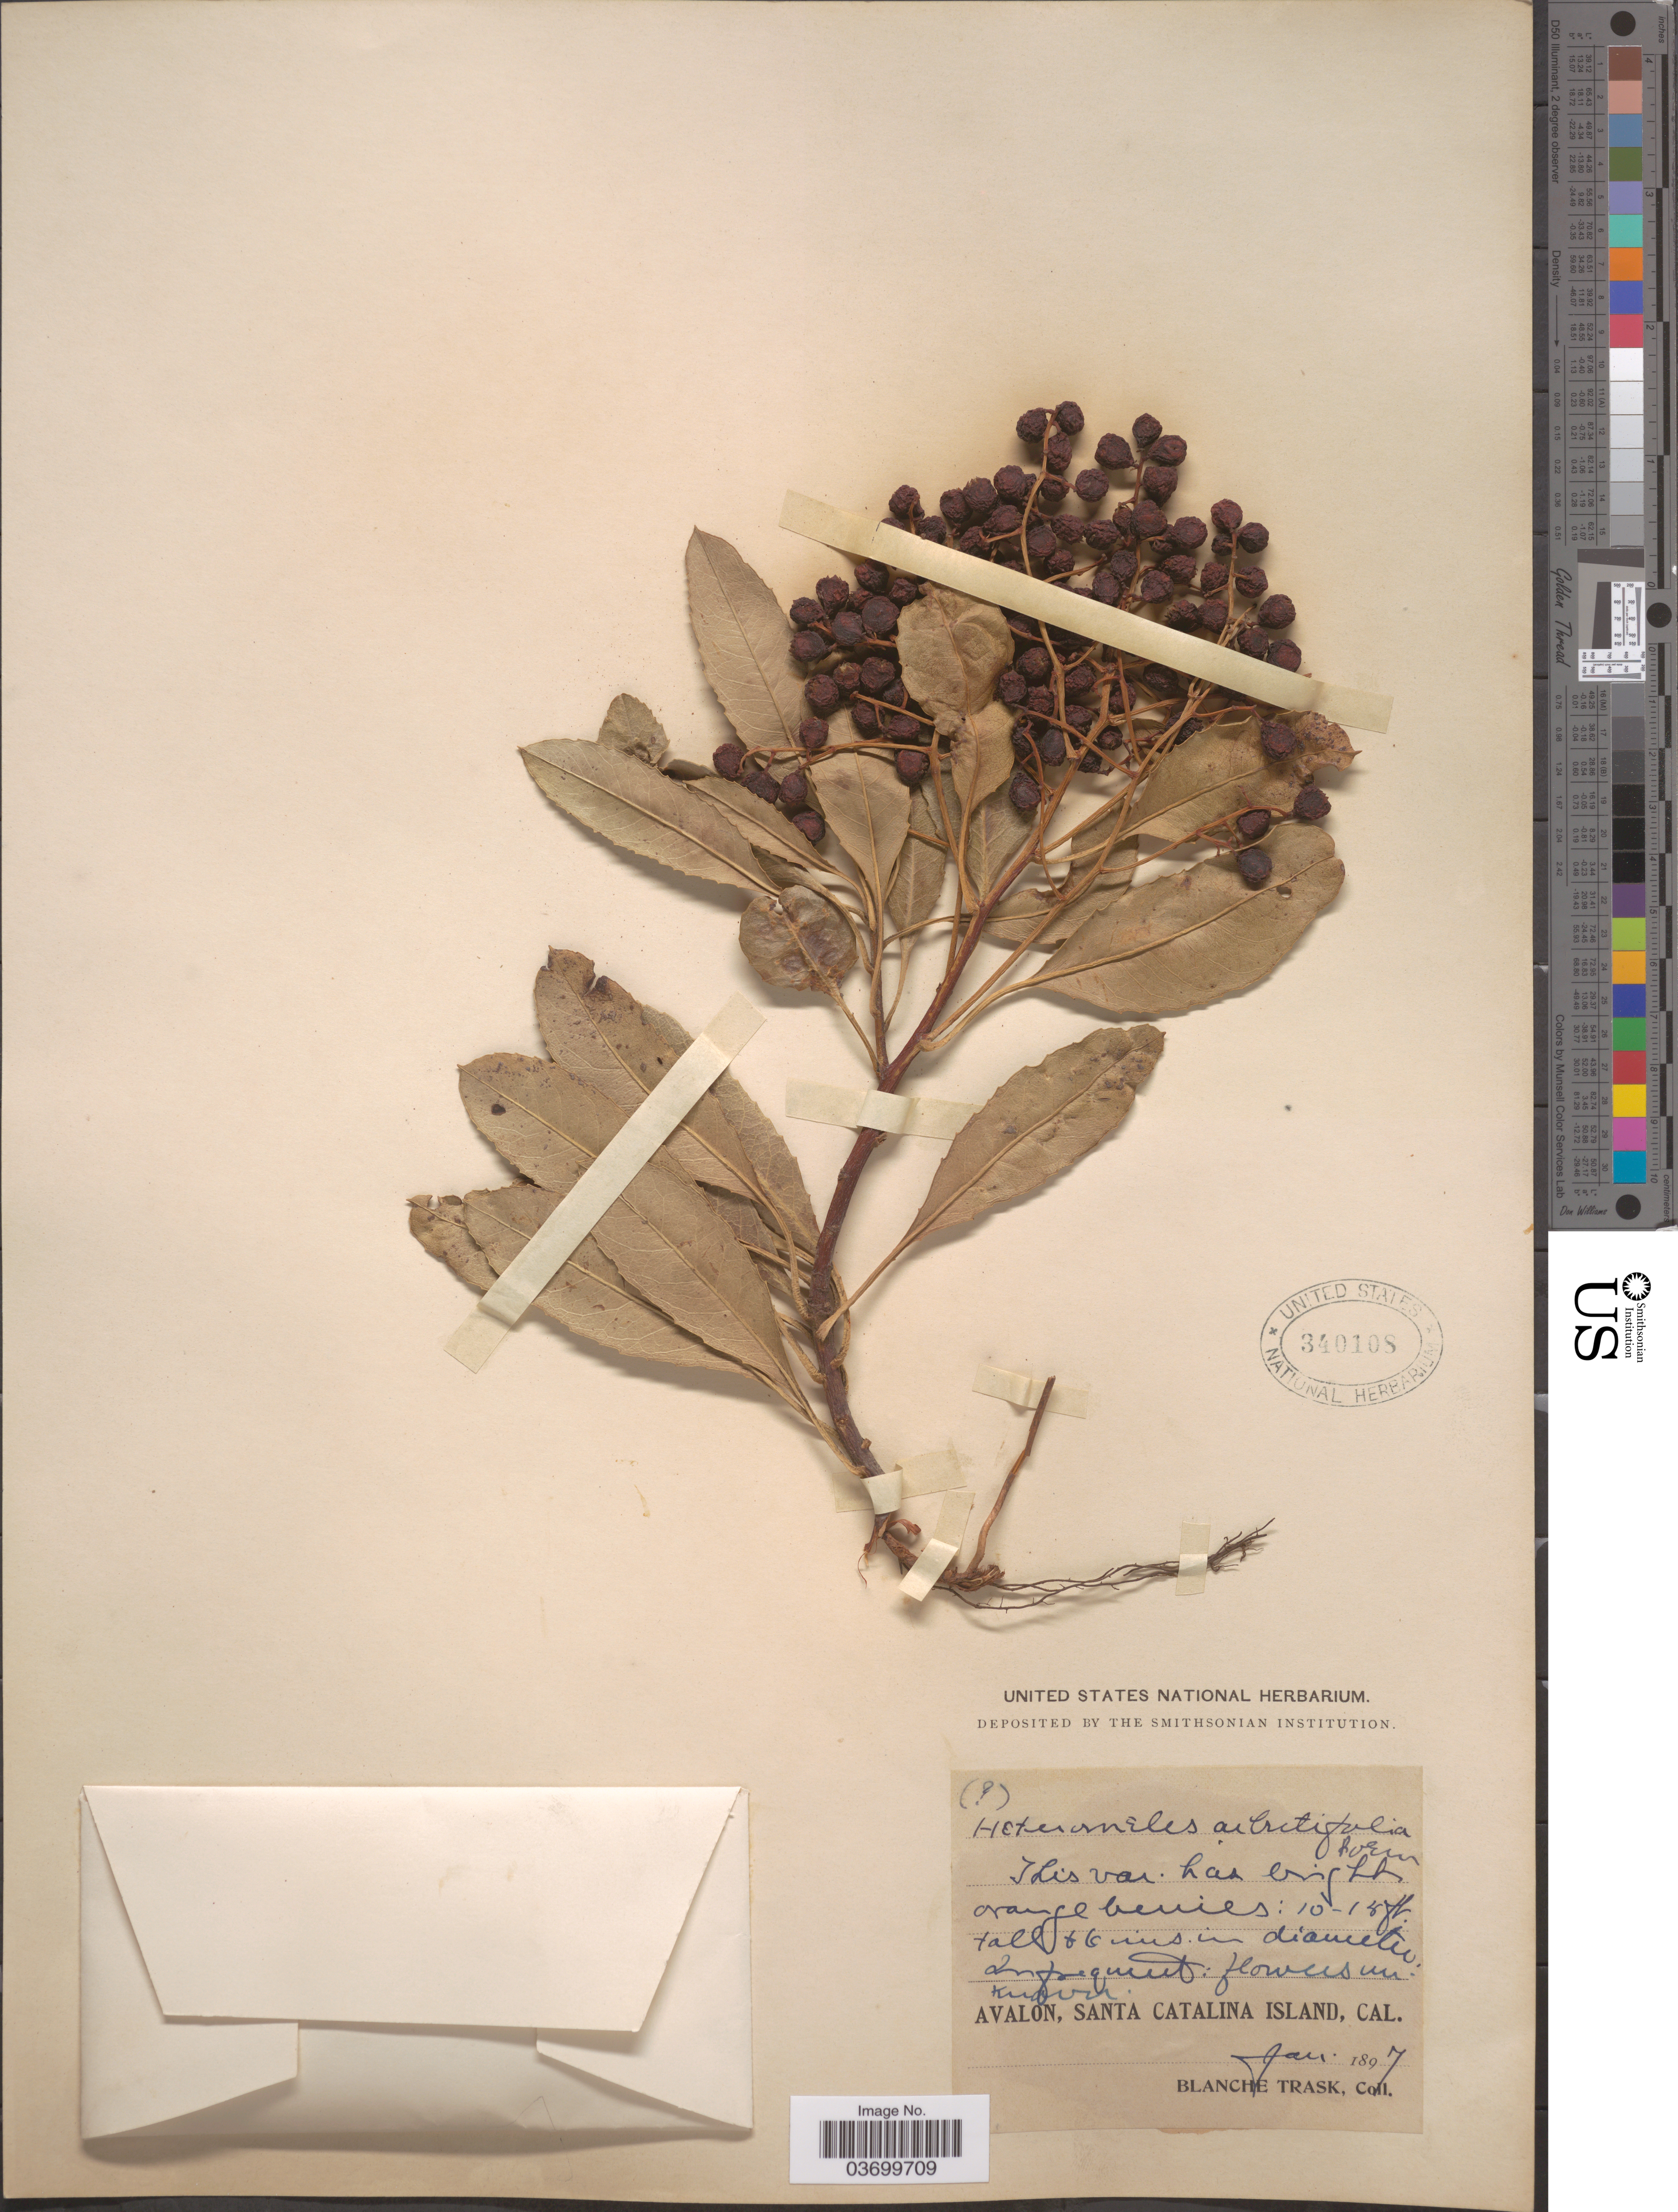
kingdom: Plantae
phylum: Tracheophyta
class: Magnoliopsida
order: Rosales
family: Rosaceae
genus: Heteromeles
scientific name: Heteromeles arbutifolia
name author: (Lindl.) Roemer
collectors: B. Trask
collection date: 1897-01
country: United States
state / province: California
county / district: Los Angeles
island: Santa Catalina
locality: Avalon, Santa Catalina Island.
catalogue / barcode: US 340108